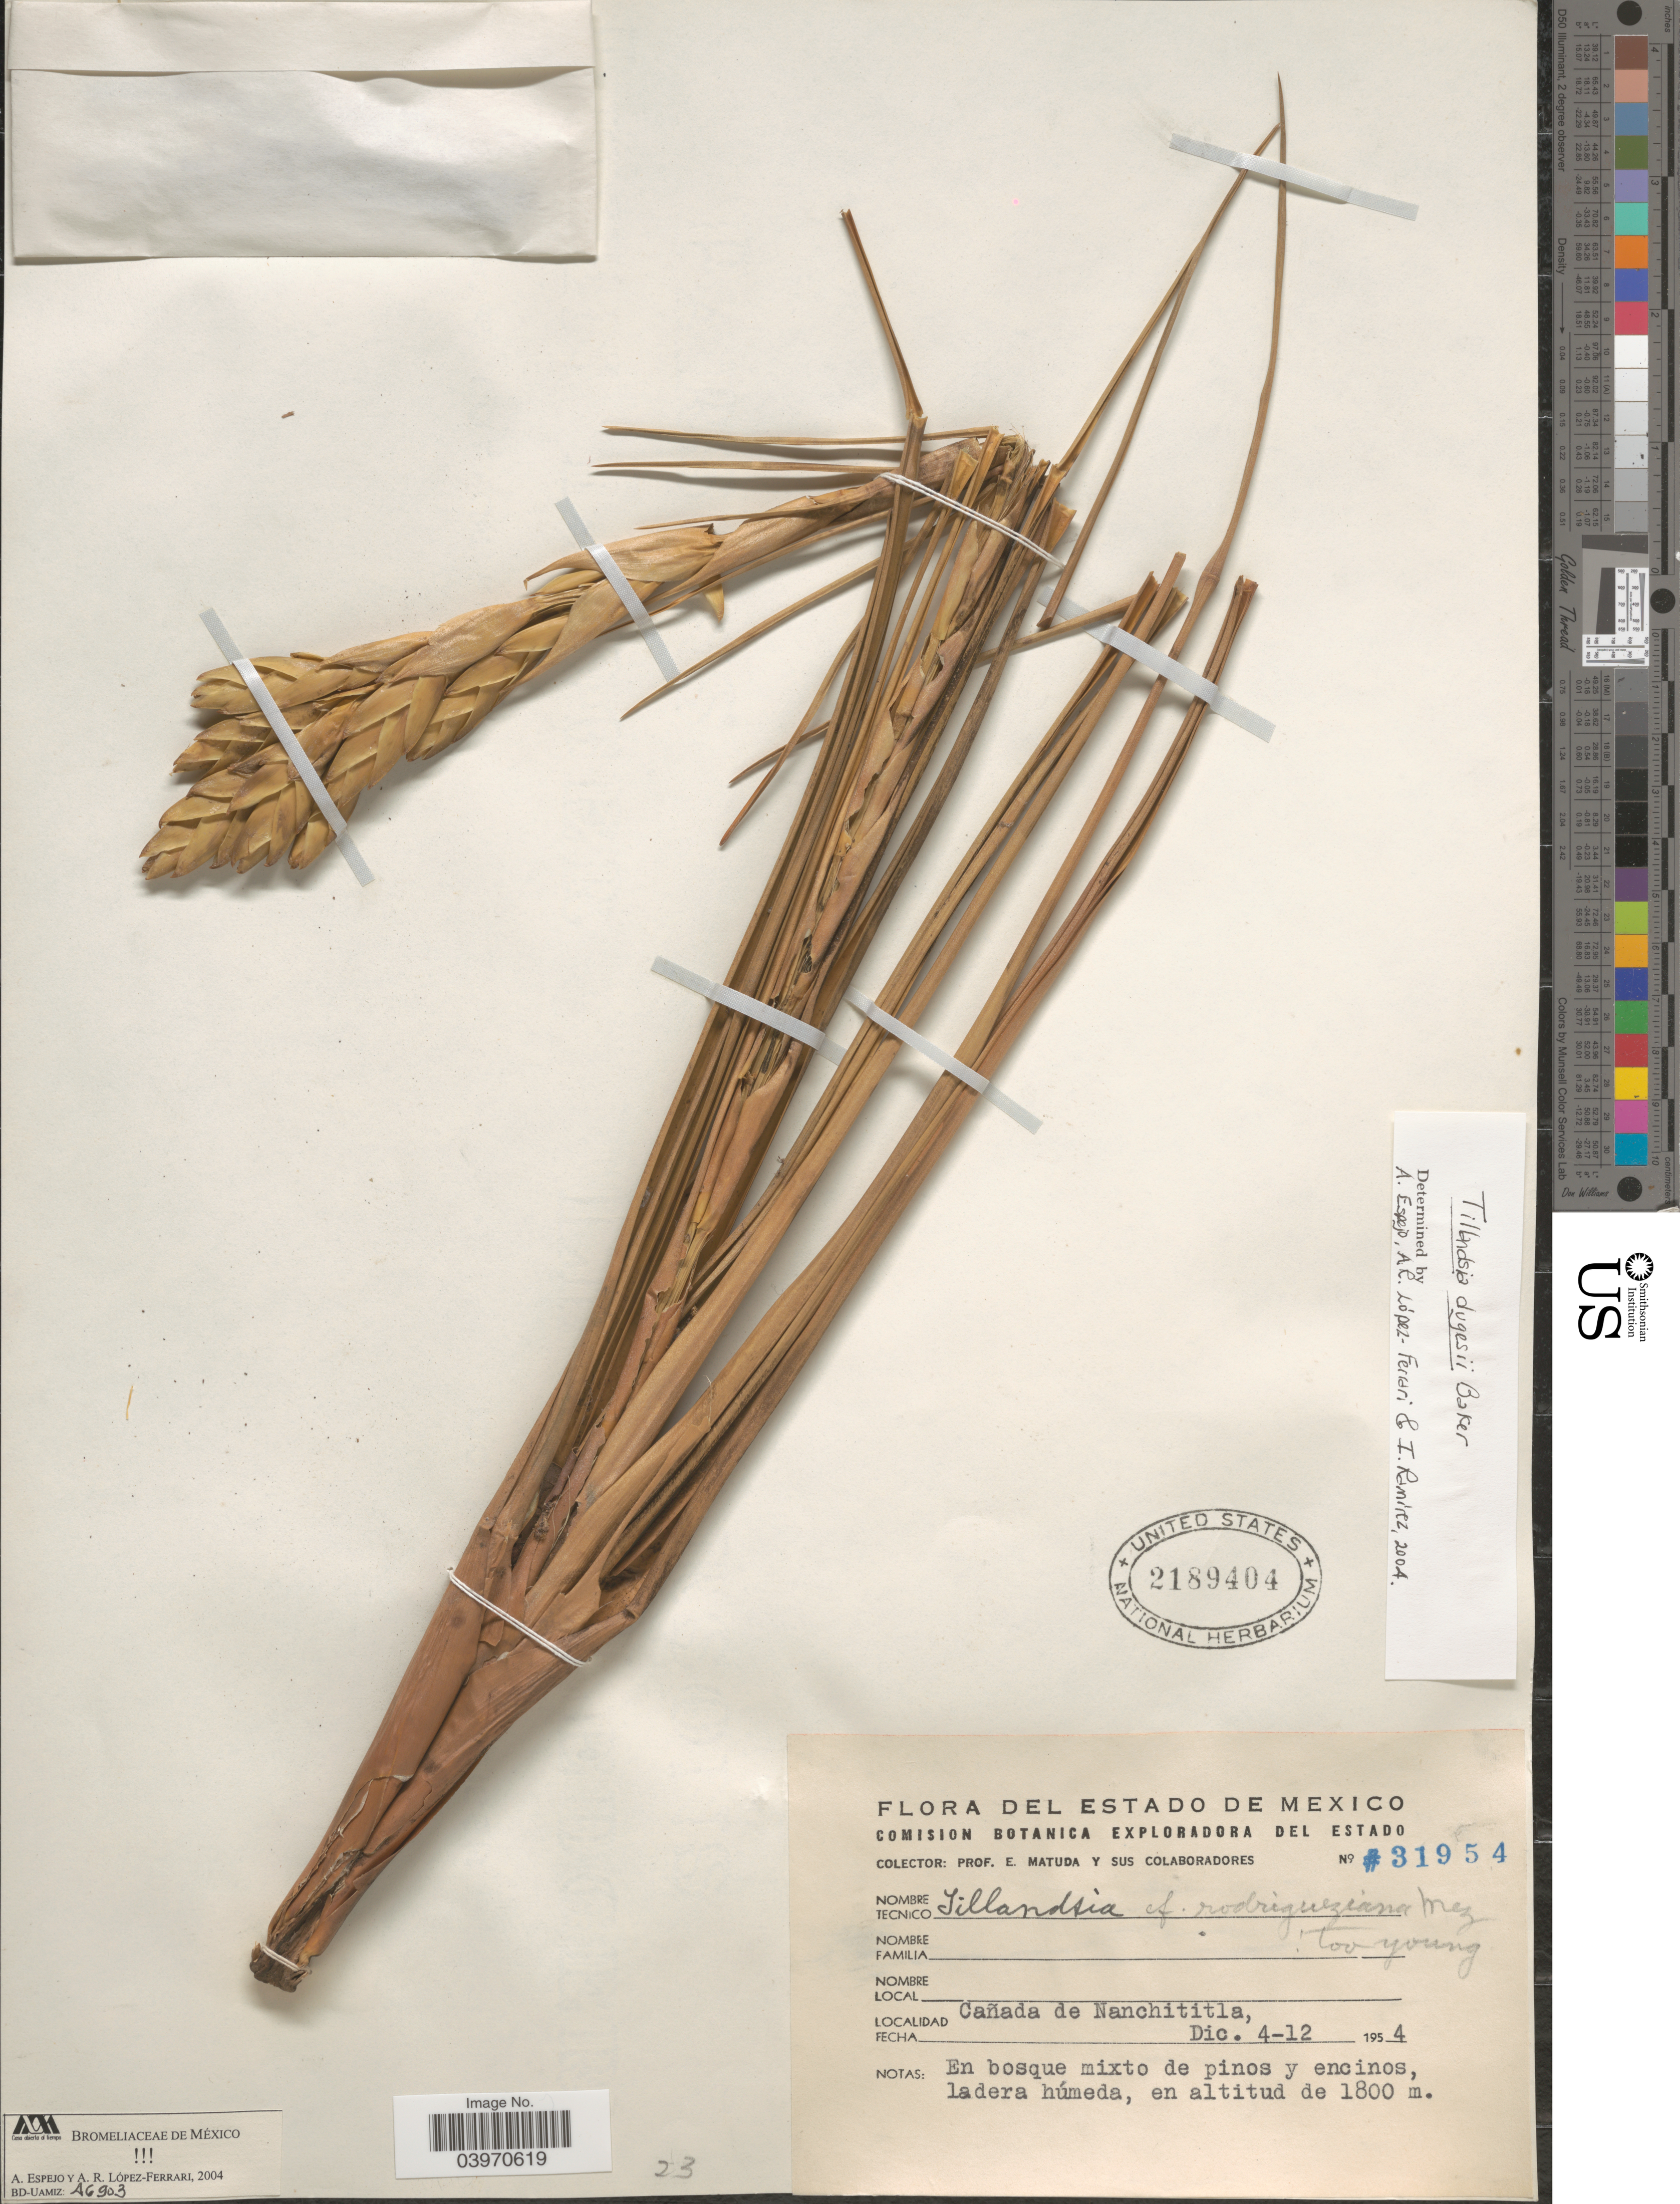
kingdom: Plantae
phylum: Tracheophyta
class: Liliopsida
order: Poales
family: Bromeliaceae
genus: Tillandsia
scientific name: Tillandsia dugesii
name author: Baker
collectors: E. Matuda & Sus Colaboradores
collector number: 31954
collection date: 1954-12-04/1954-12-12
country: Mexico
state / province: México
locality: Cañada de Nanchititla.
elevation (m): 1800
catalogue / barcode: US 2189404